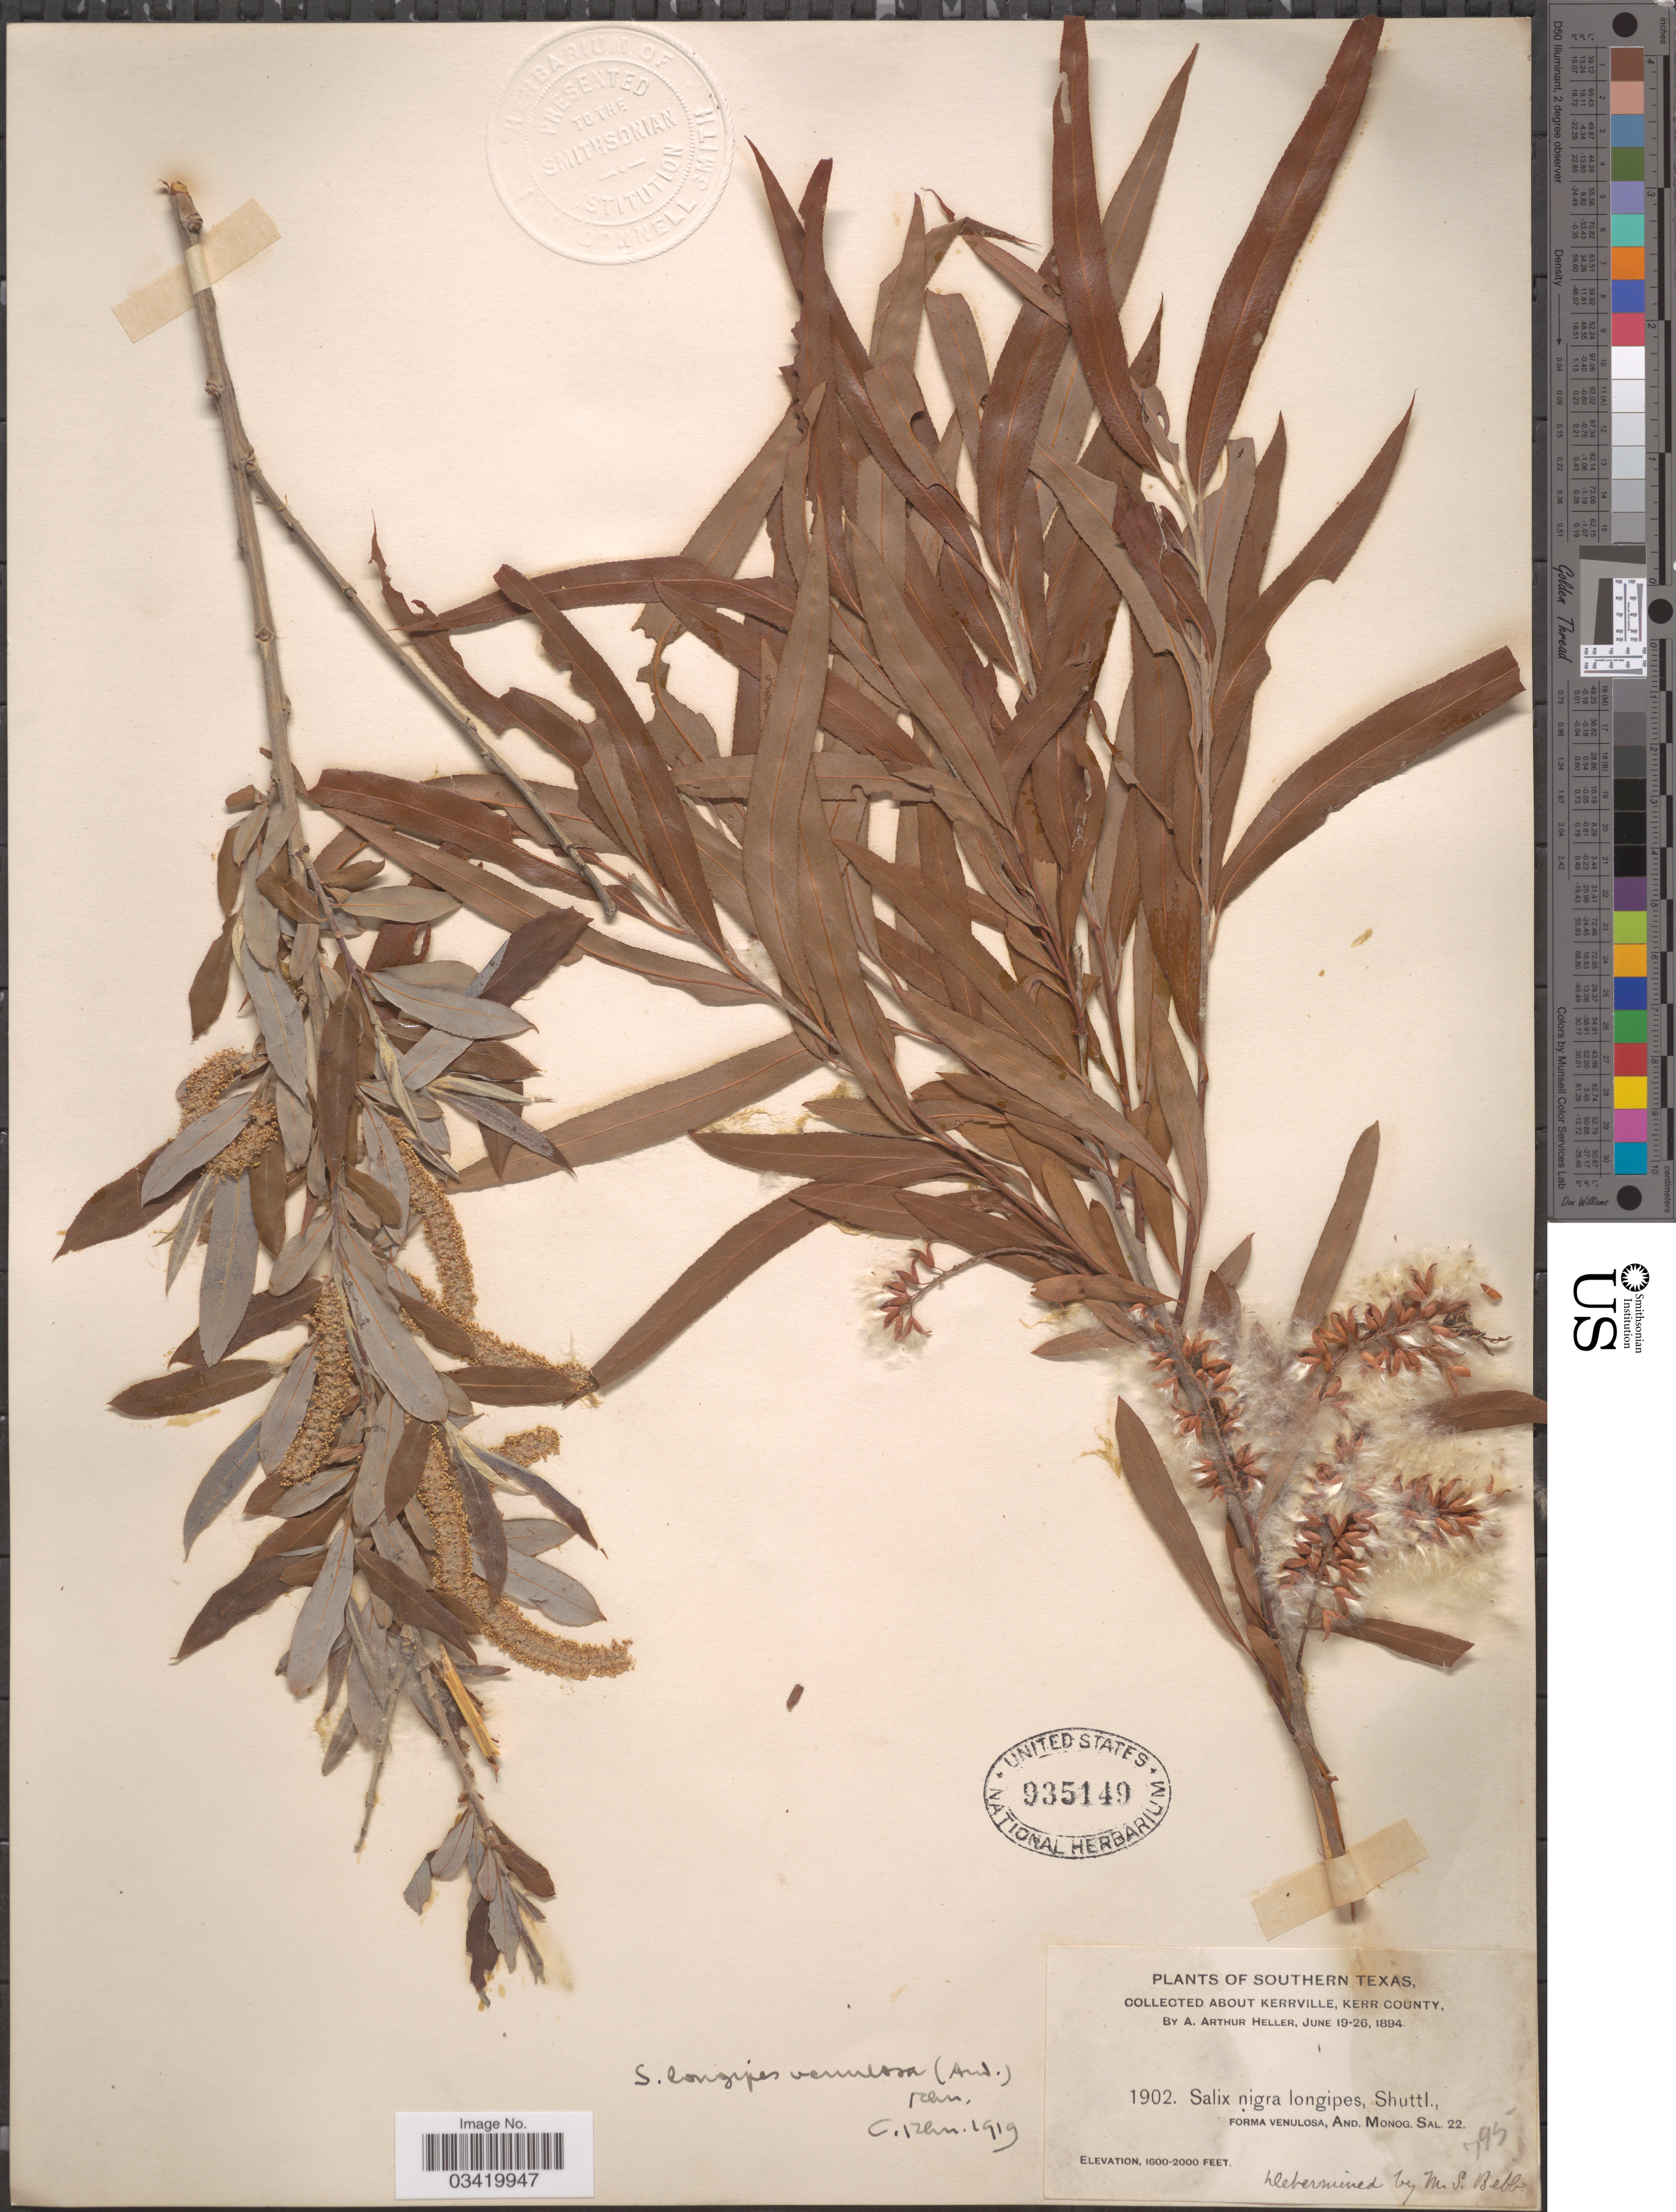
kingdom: Plantae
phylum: Tracheophyta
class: Magnoliopsida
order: Malpighiales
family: Salicaceae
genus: Salix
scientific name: Salix caroliniana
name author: Michx.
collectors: A. A. Heller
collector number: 1902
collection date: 1894-06-19/1894-06-26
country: United States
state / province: Texas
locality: Southern Texas. About Kerrville, Kerr County.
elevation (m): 488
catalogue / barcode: US 935149